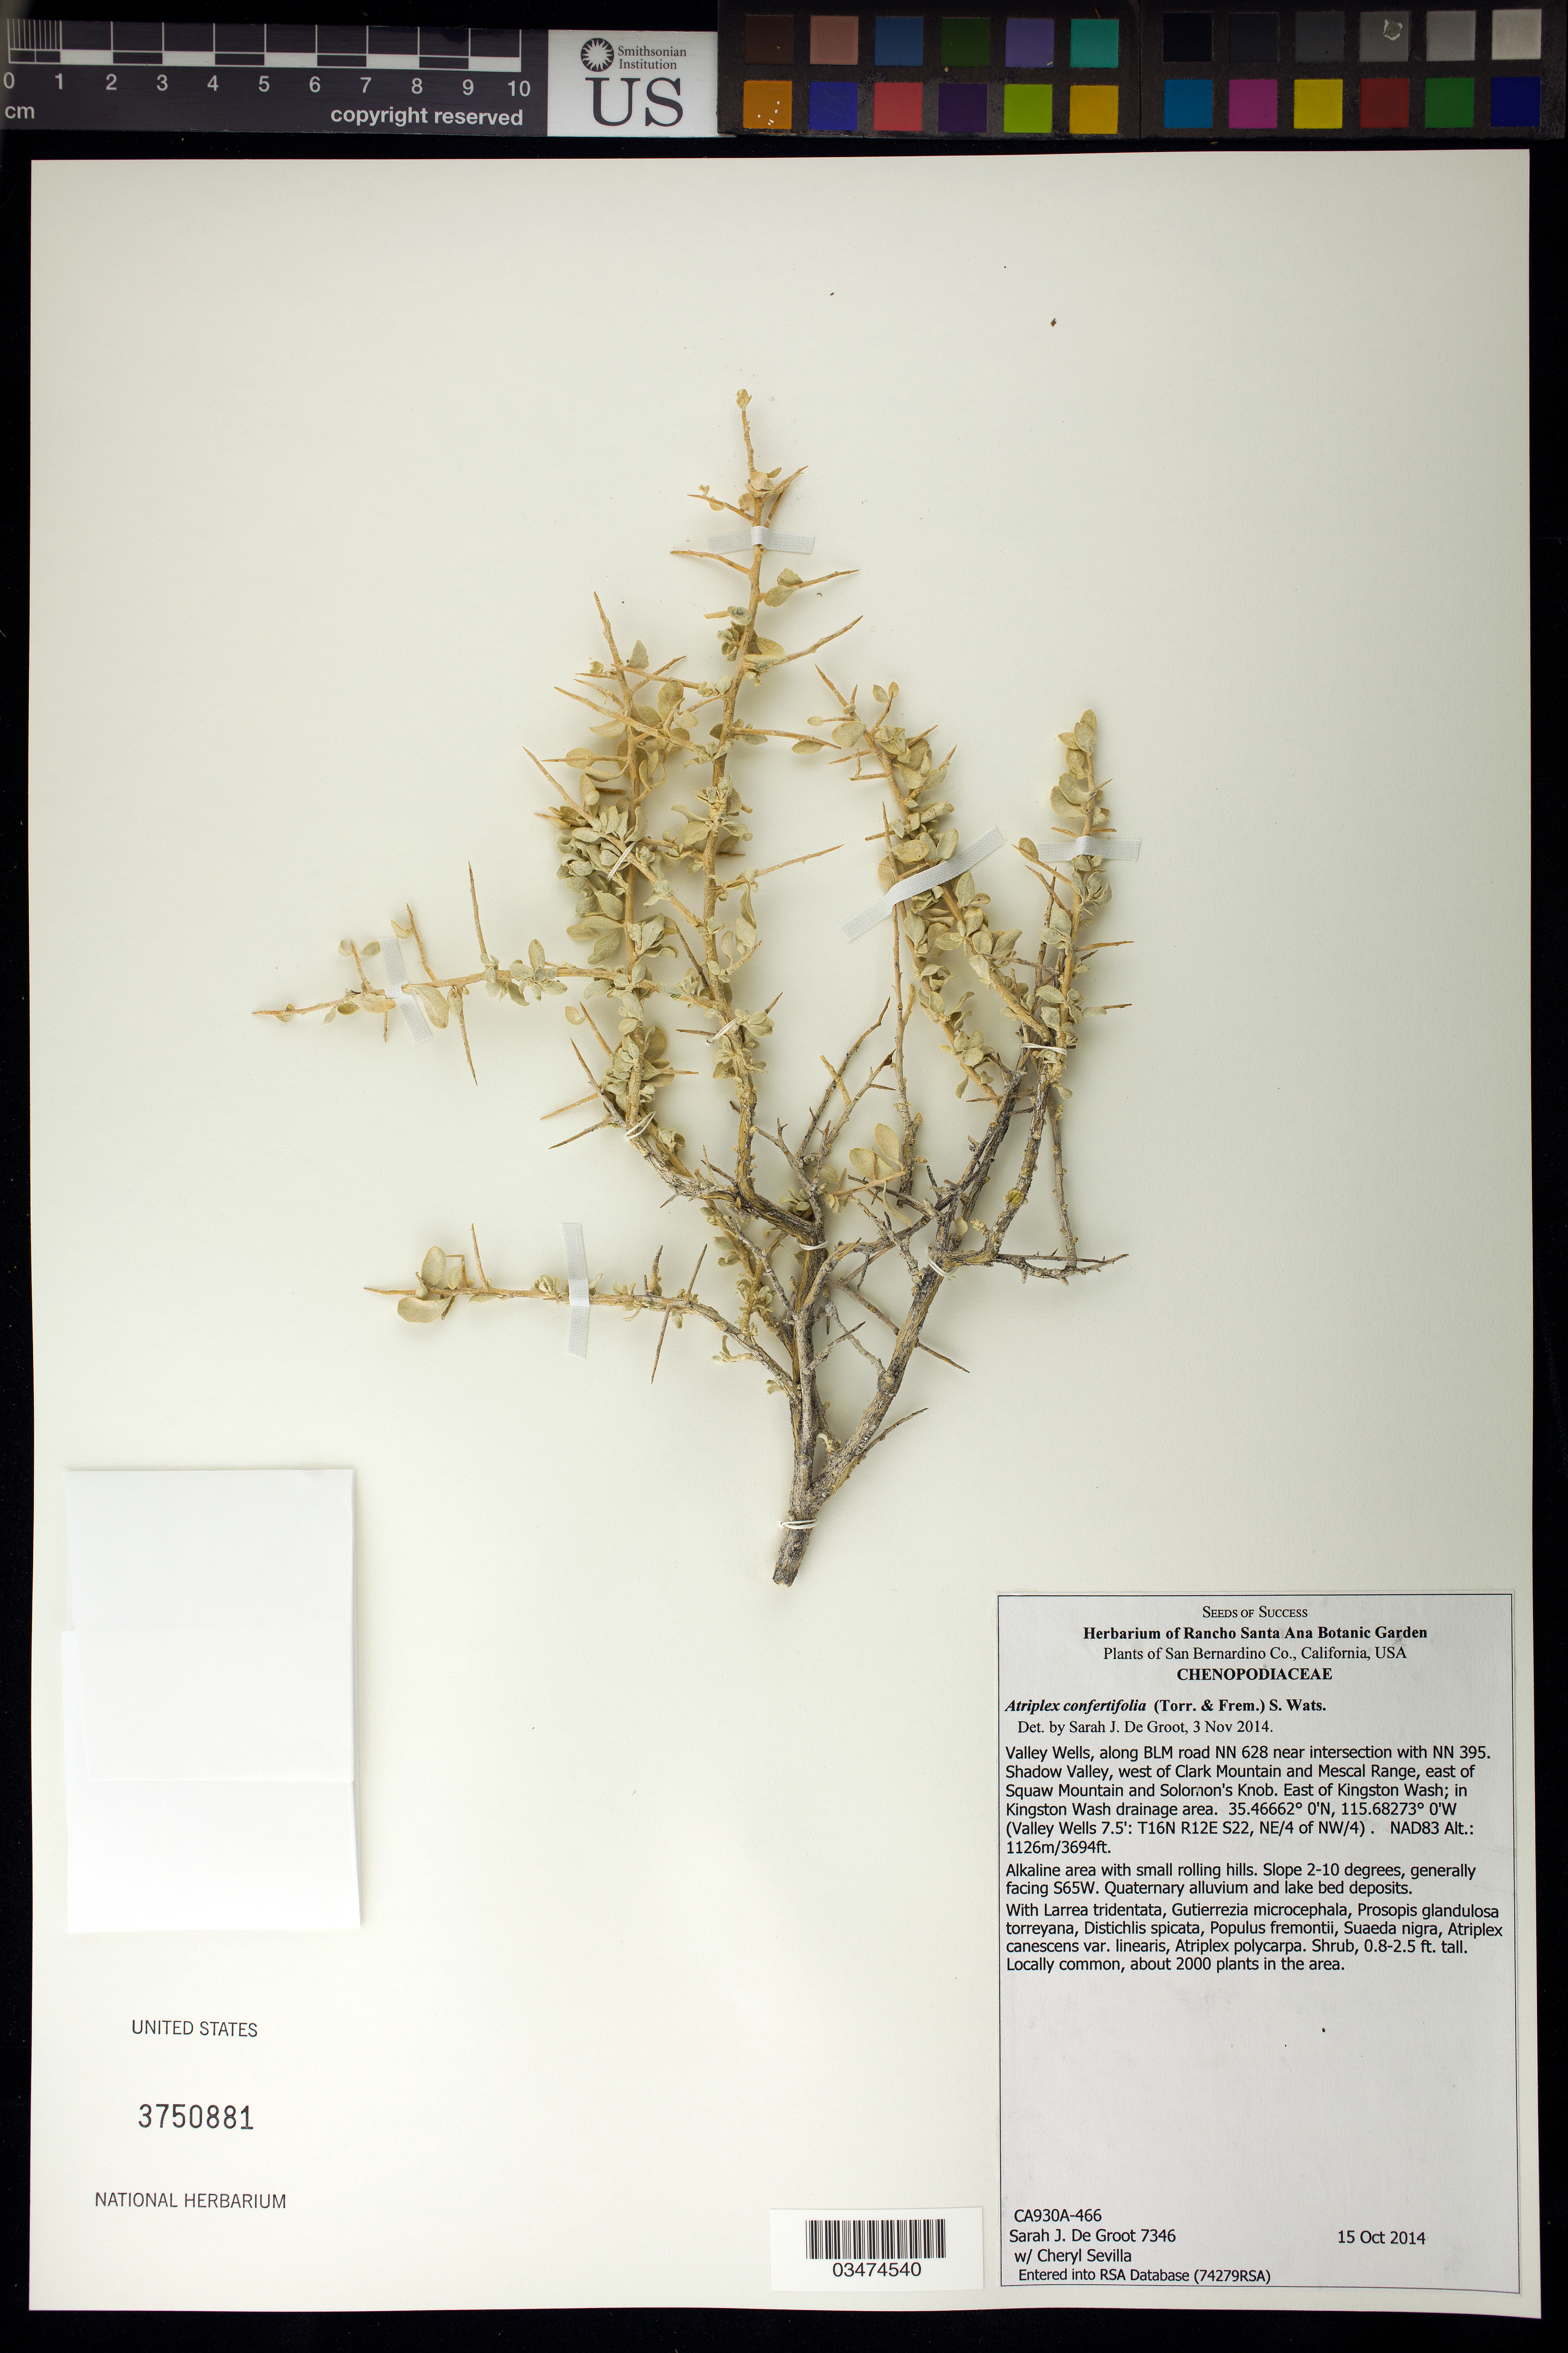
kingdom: Plantae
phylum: Tracheophyta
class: Magnoliopsida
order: Caryophyllales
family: Amaranthaceae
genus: Atriplex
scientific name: Atriplex confertifolia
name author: (Torr. & Frém.) S. Watson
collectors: S. De Groot & C. Sevilla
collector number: CA930A-466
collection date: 2014-10-15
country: United States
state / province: California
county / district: San Bernardino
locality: Valley Wells, along BLM road NN 628 near intersection with NN 395. Shadow Valley, W of Clark Mt and Mescal Range, E of Squaw Mt and Solomon's Knob.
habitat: Quaternary alluvium and lake bed deposits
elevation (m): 1126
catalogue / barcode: US 3750881